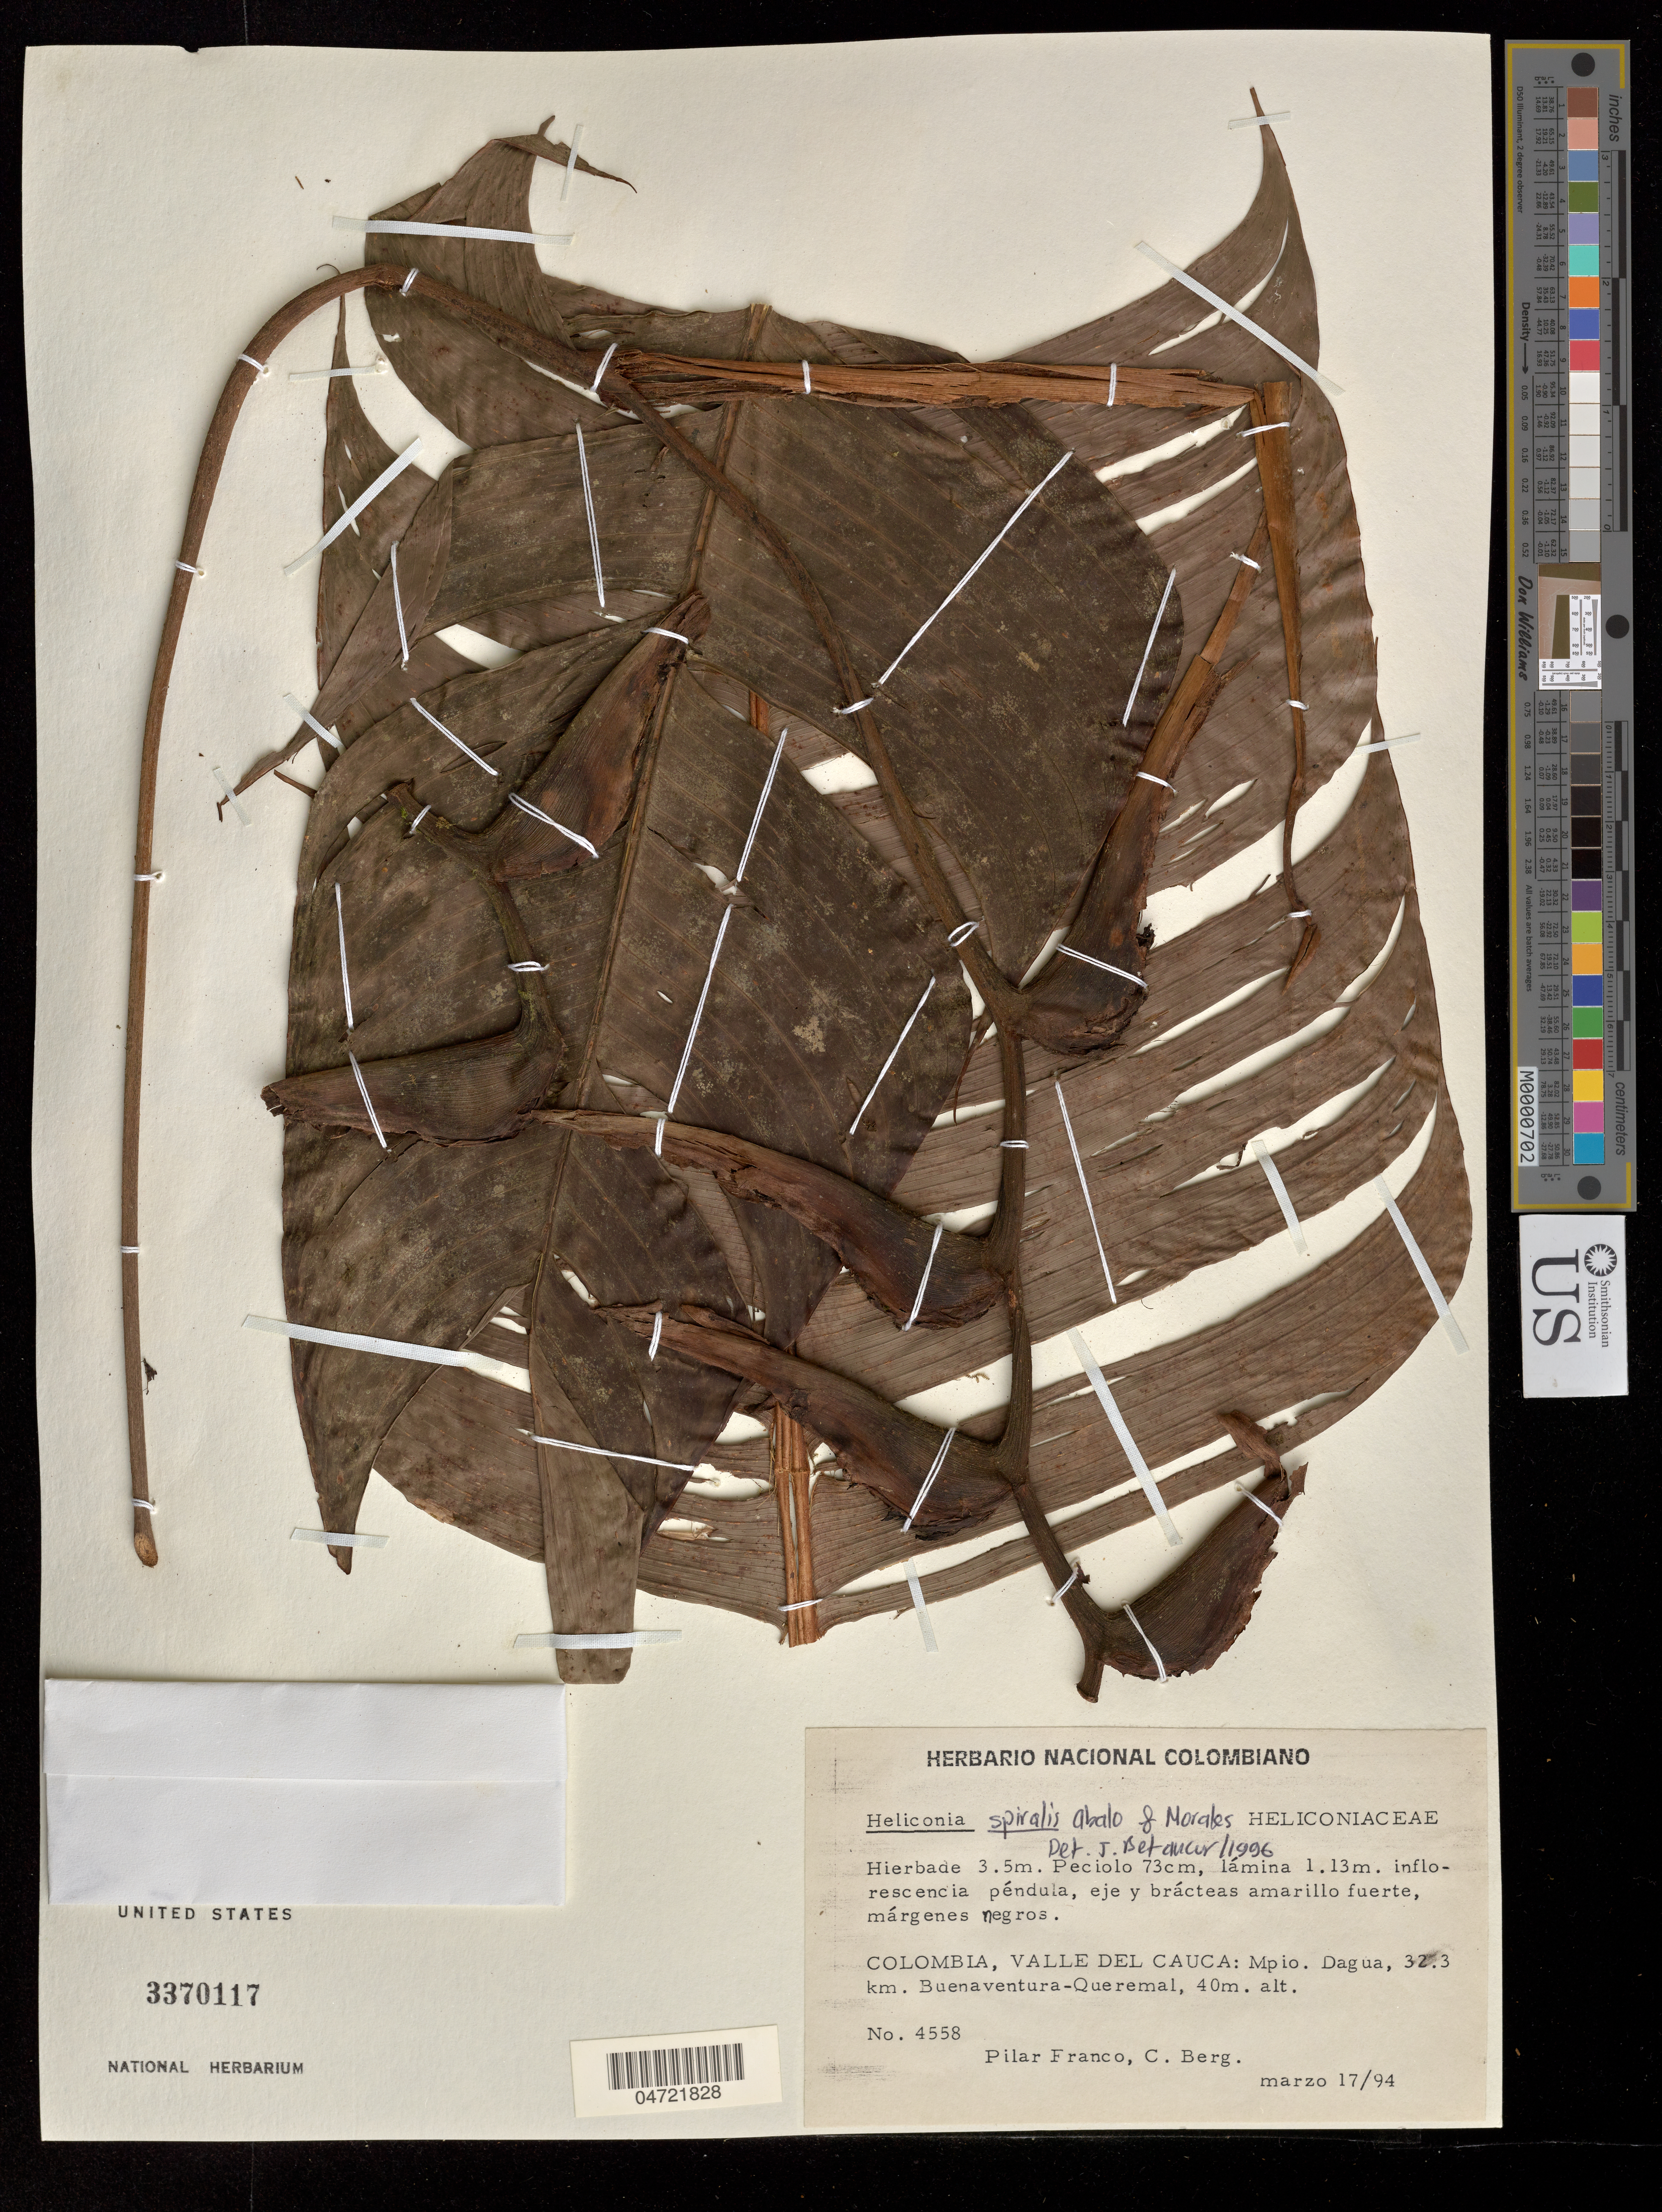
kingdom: Plantae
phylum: Tracheophyta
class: Liliopsida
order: Zingiberales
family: Heliconiaceae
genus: Heliconia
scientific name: Heliconia spiralis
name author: Abalo & G. Morales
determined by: Betancur, J.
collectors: P. Franco & C. C. Berg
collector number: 4558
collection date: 1994-03-17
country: Colombia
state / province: Valle del Cauca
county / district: Dagua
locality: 32.3 km; Buenaventura-Queremal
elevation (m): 40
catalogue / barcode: US 3370117